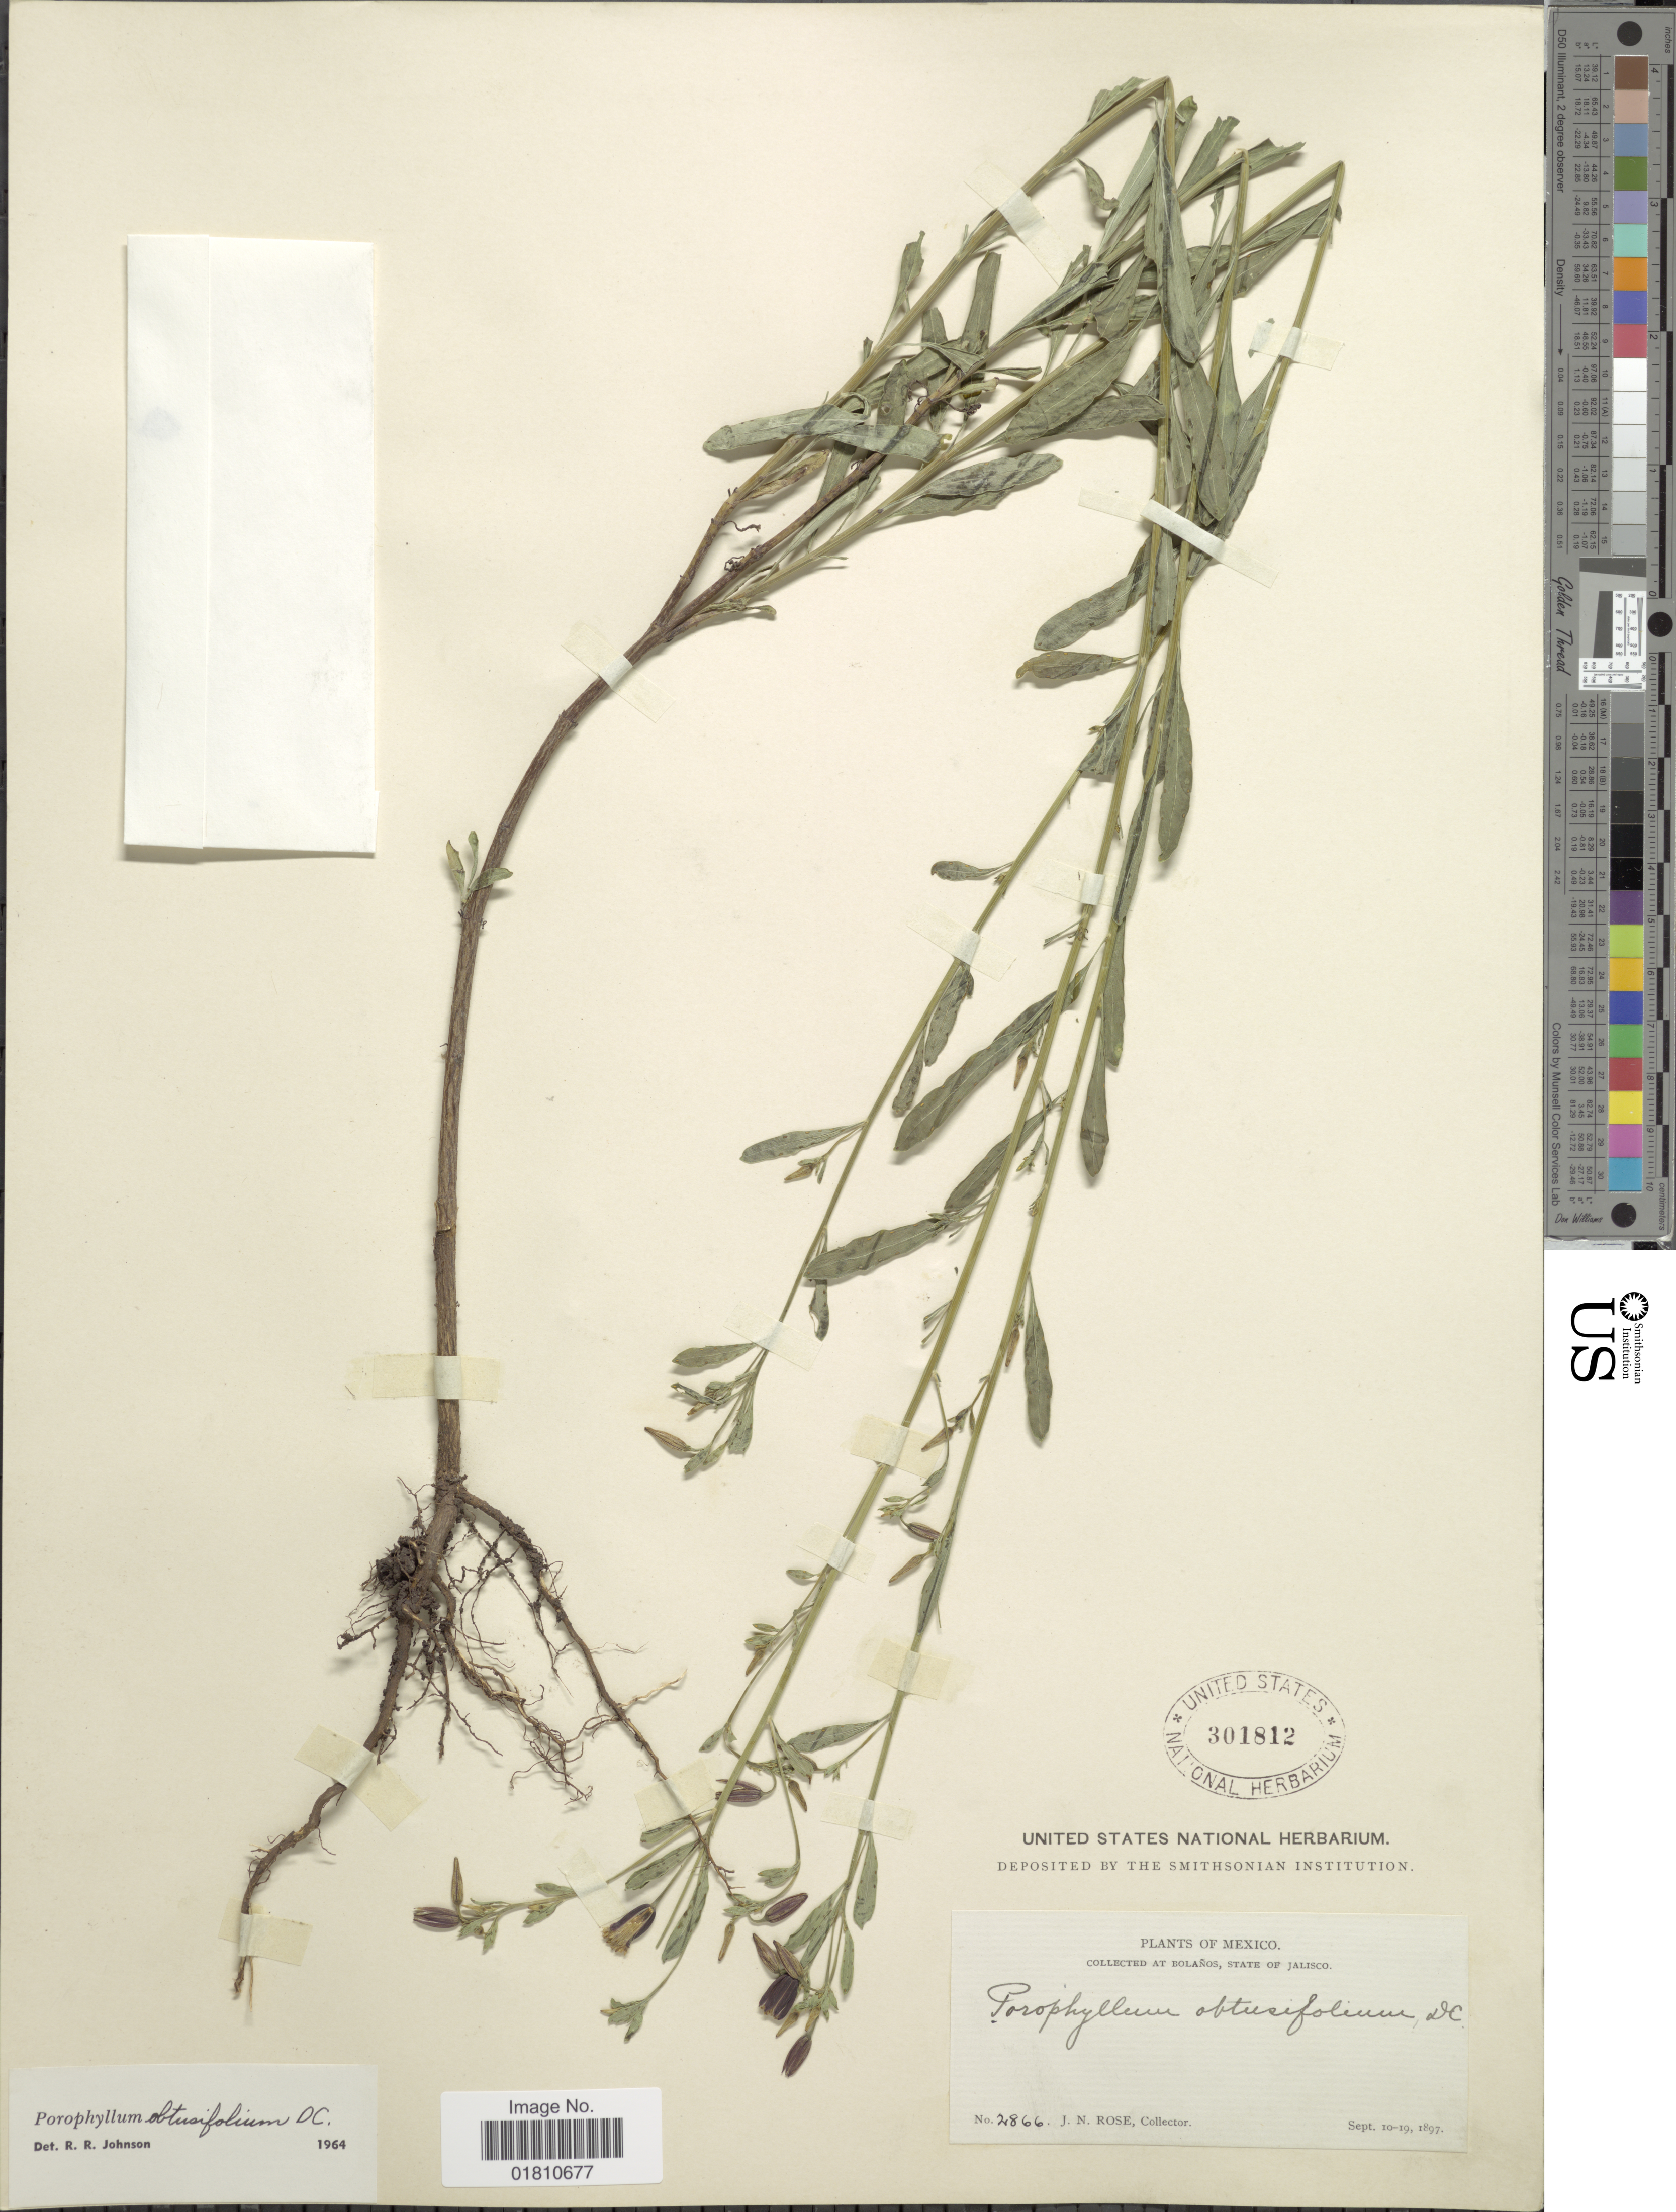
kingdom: Plantae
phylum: Tracheophyta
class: Magnoliopsida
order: Asterales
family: Asteraceae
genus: Porophyllum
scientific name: Porophyllum obtusifolium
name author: DC.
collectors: J. N. Rose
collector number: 2866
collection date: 1897-09-10/1897-09-19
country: Mexico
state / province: Jalisco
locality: At Bolaños.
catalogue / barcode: US 301812